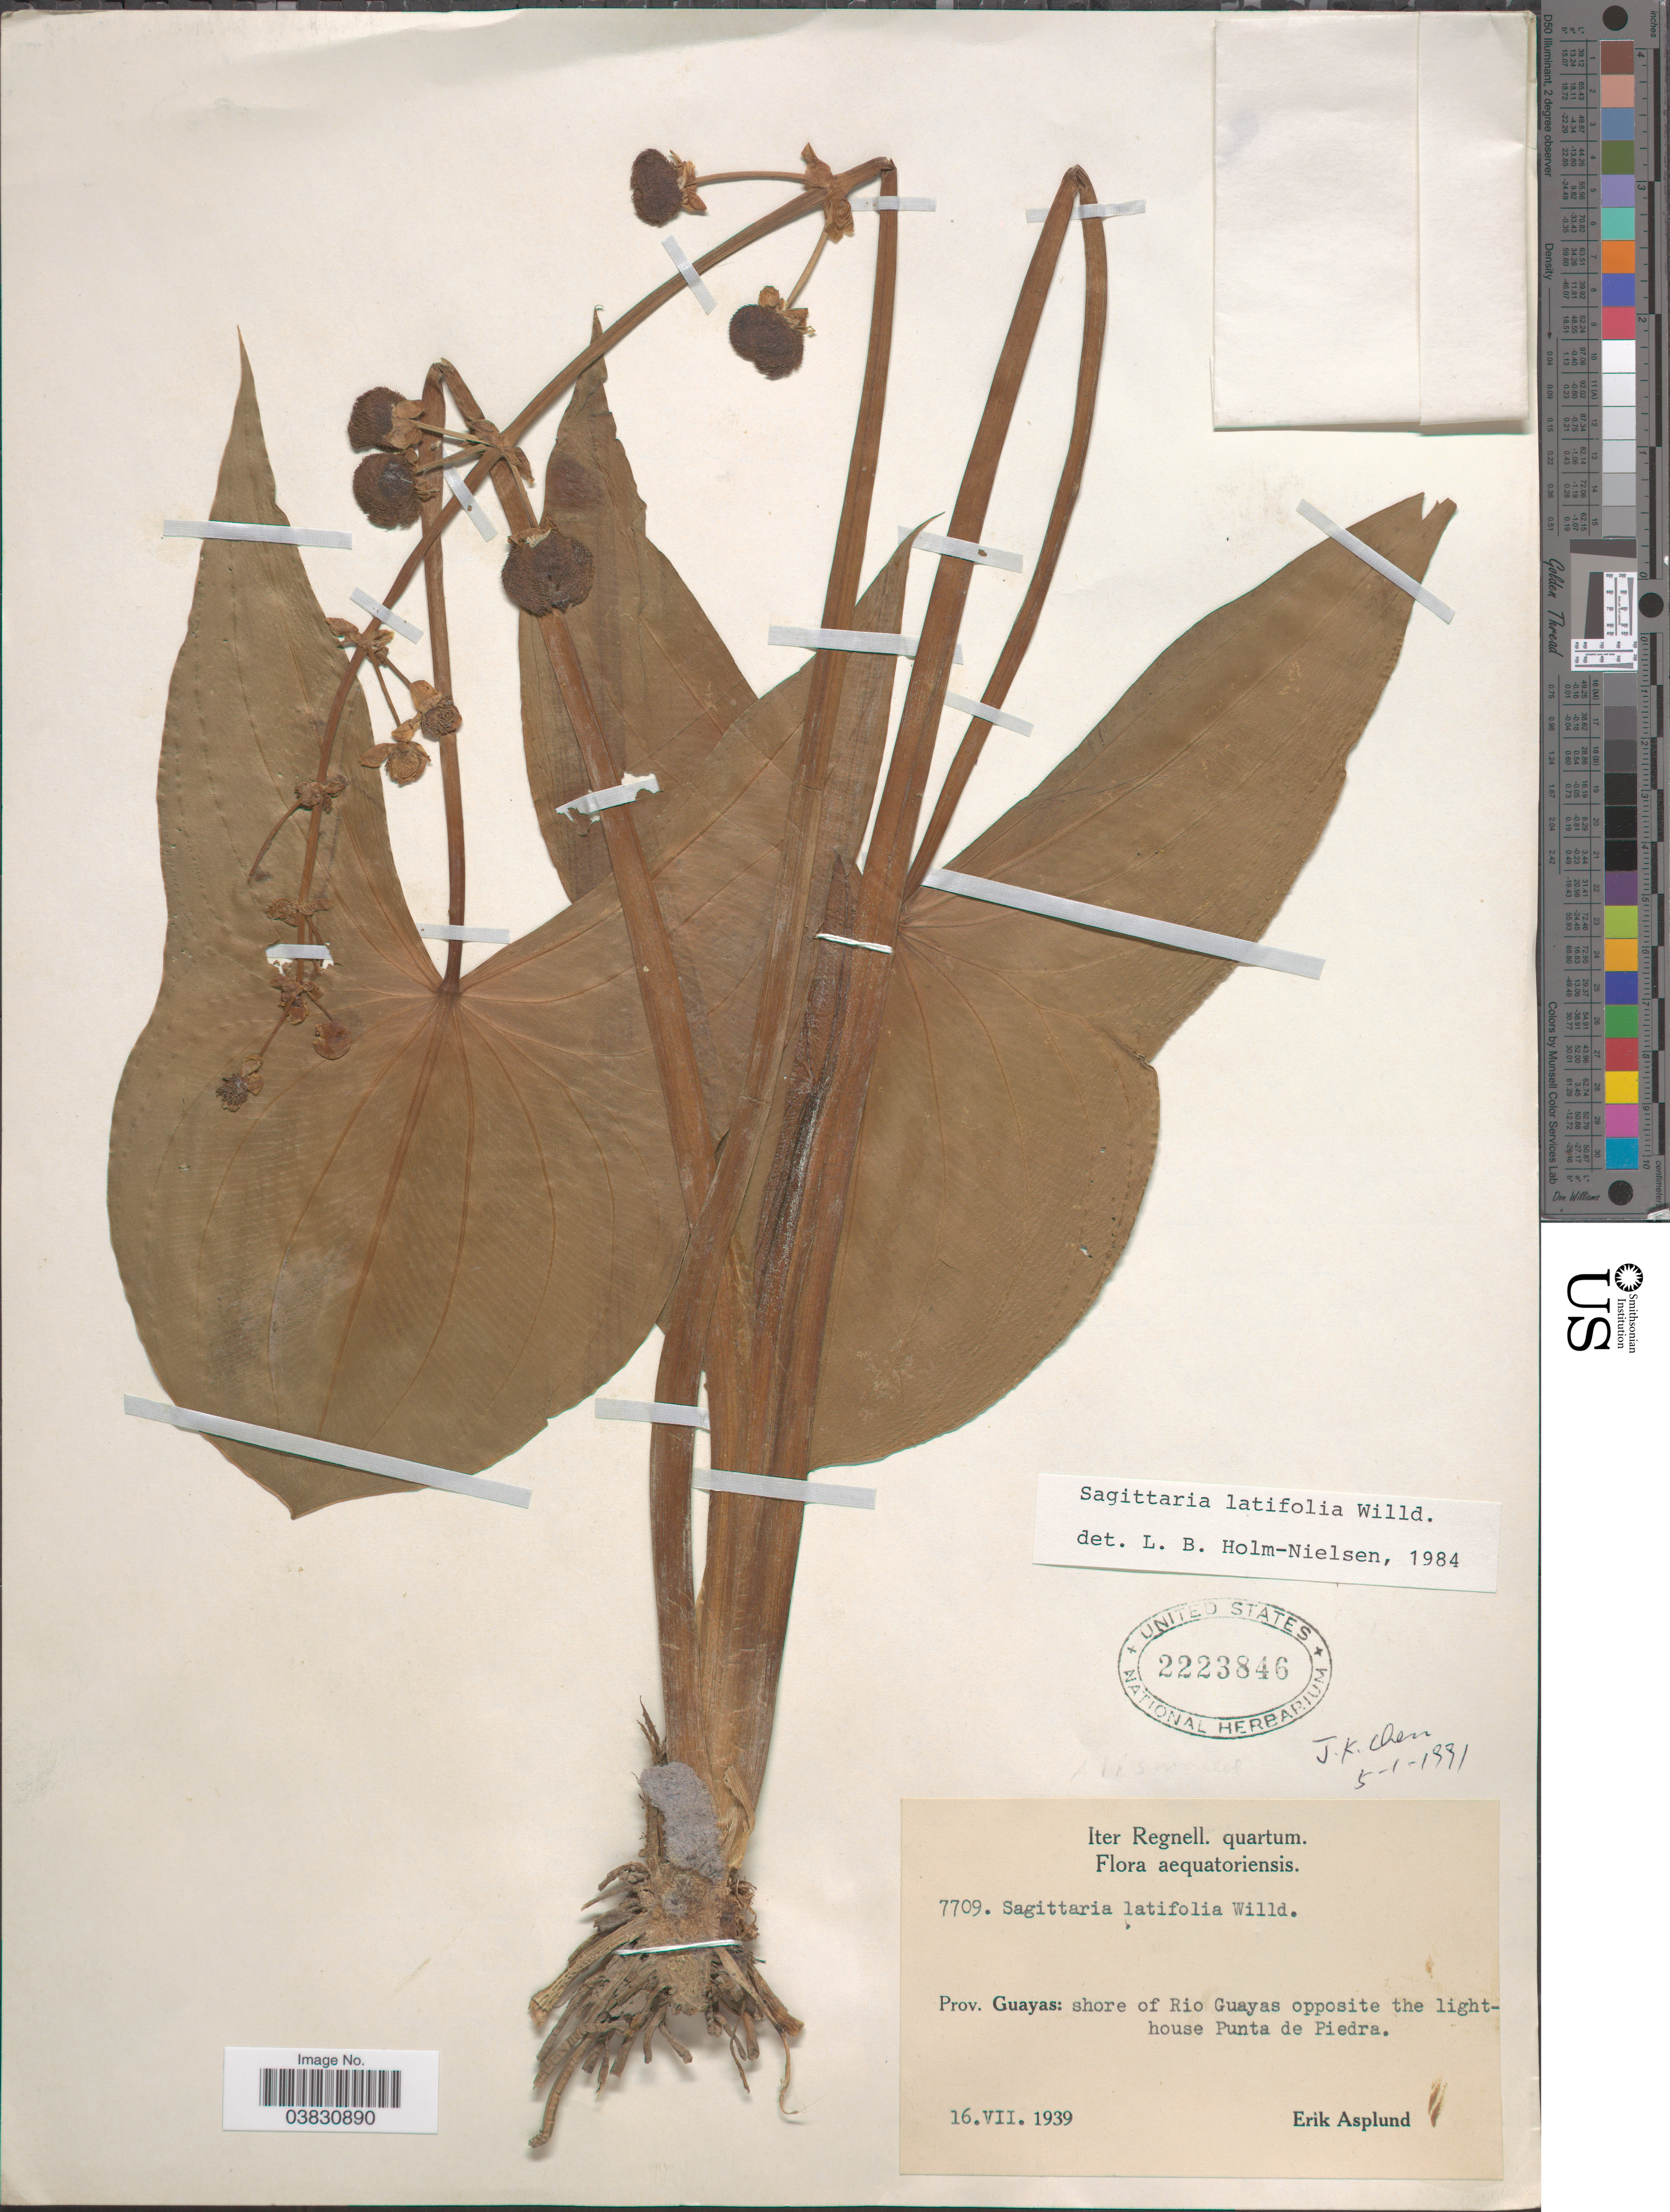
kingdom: Plantae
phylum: Tracheophyta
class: Liliopsida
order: Alismatales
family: Alismataceae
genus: Sagittaria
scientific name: Sagittaria latifolia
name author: Willd.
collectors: E. Asplund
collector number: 7709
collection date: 1939-07-16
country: Ecuador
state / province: Guayas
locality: Shore of Rio Guayas opposite the lighthouse Punta de Piedra.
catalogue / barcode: US 2223846